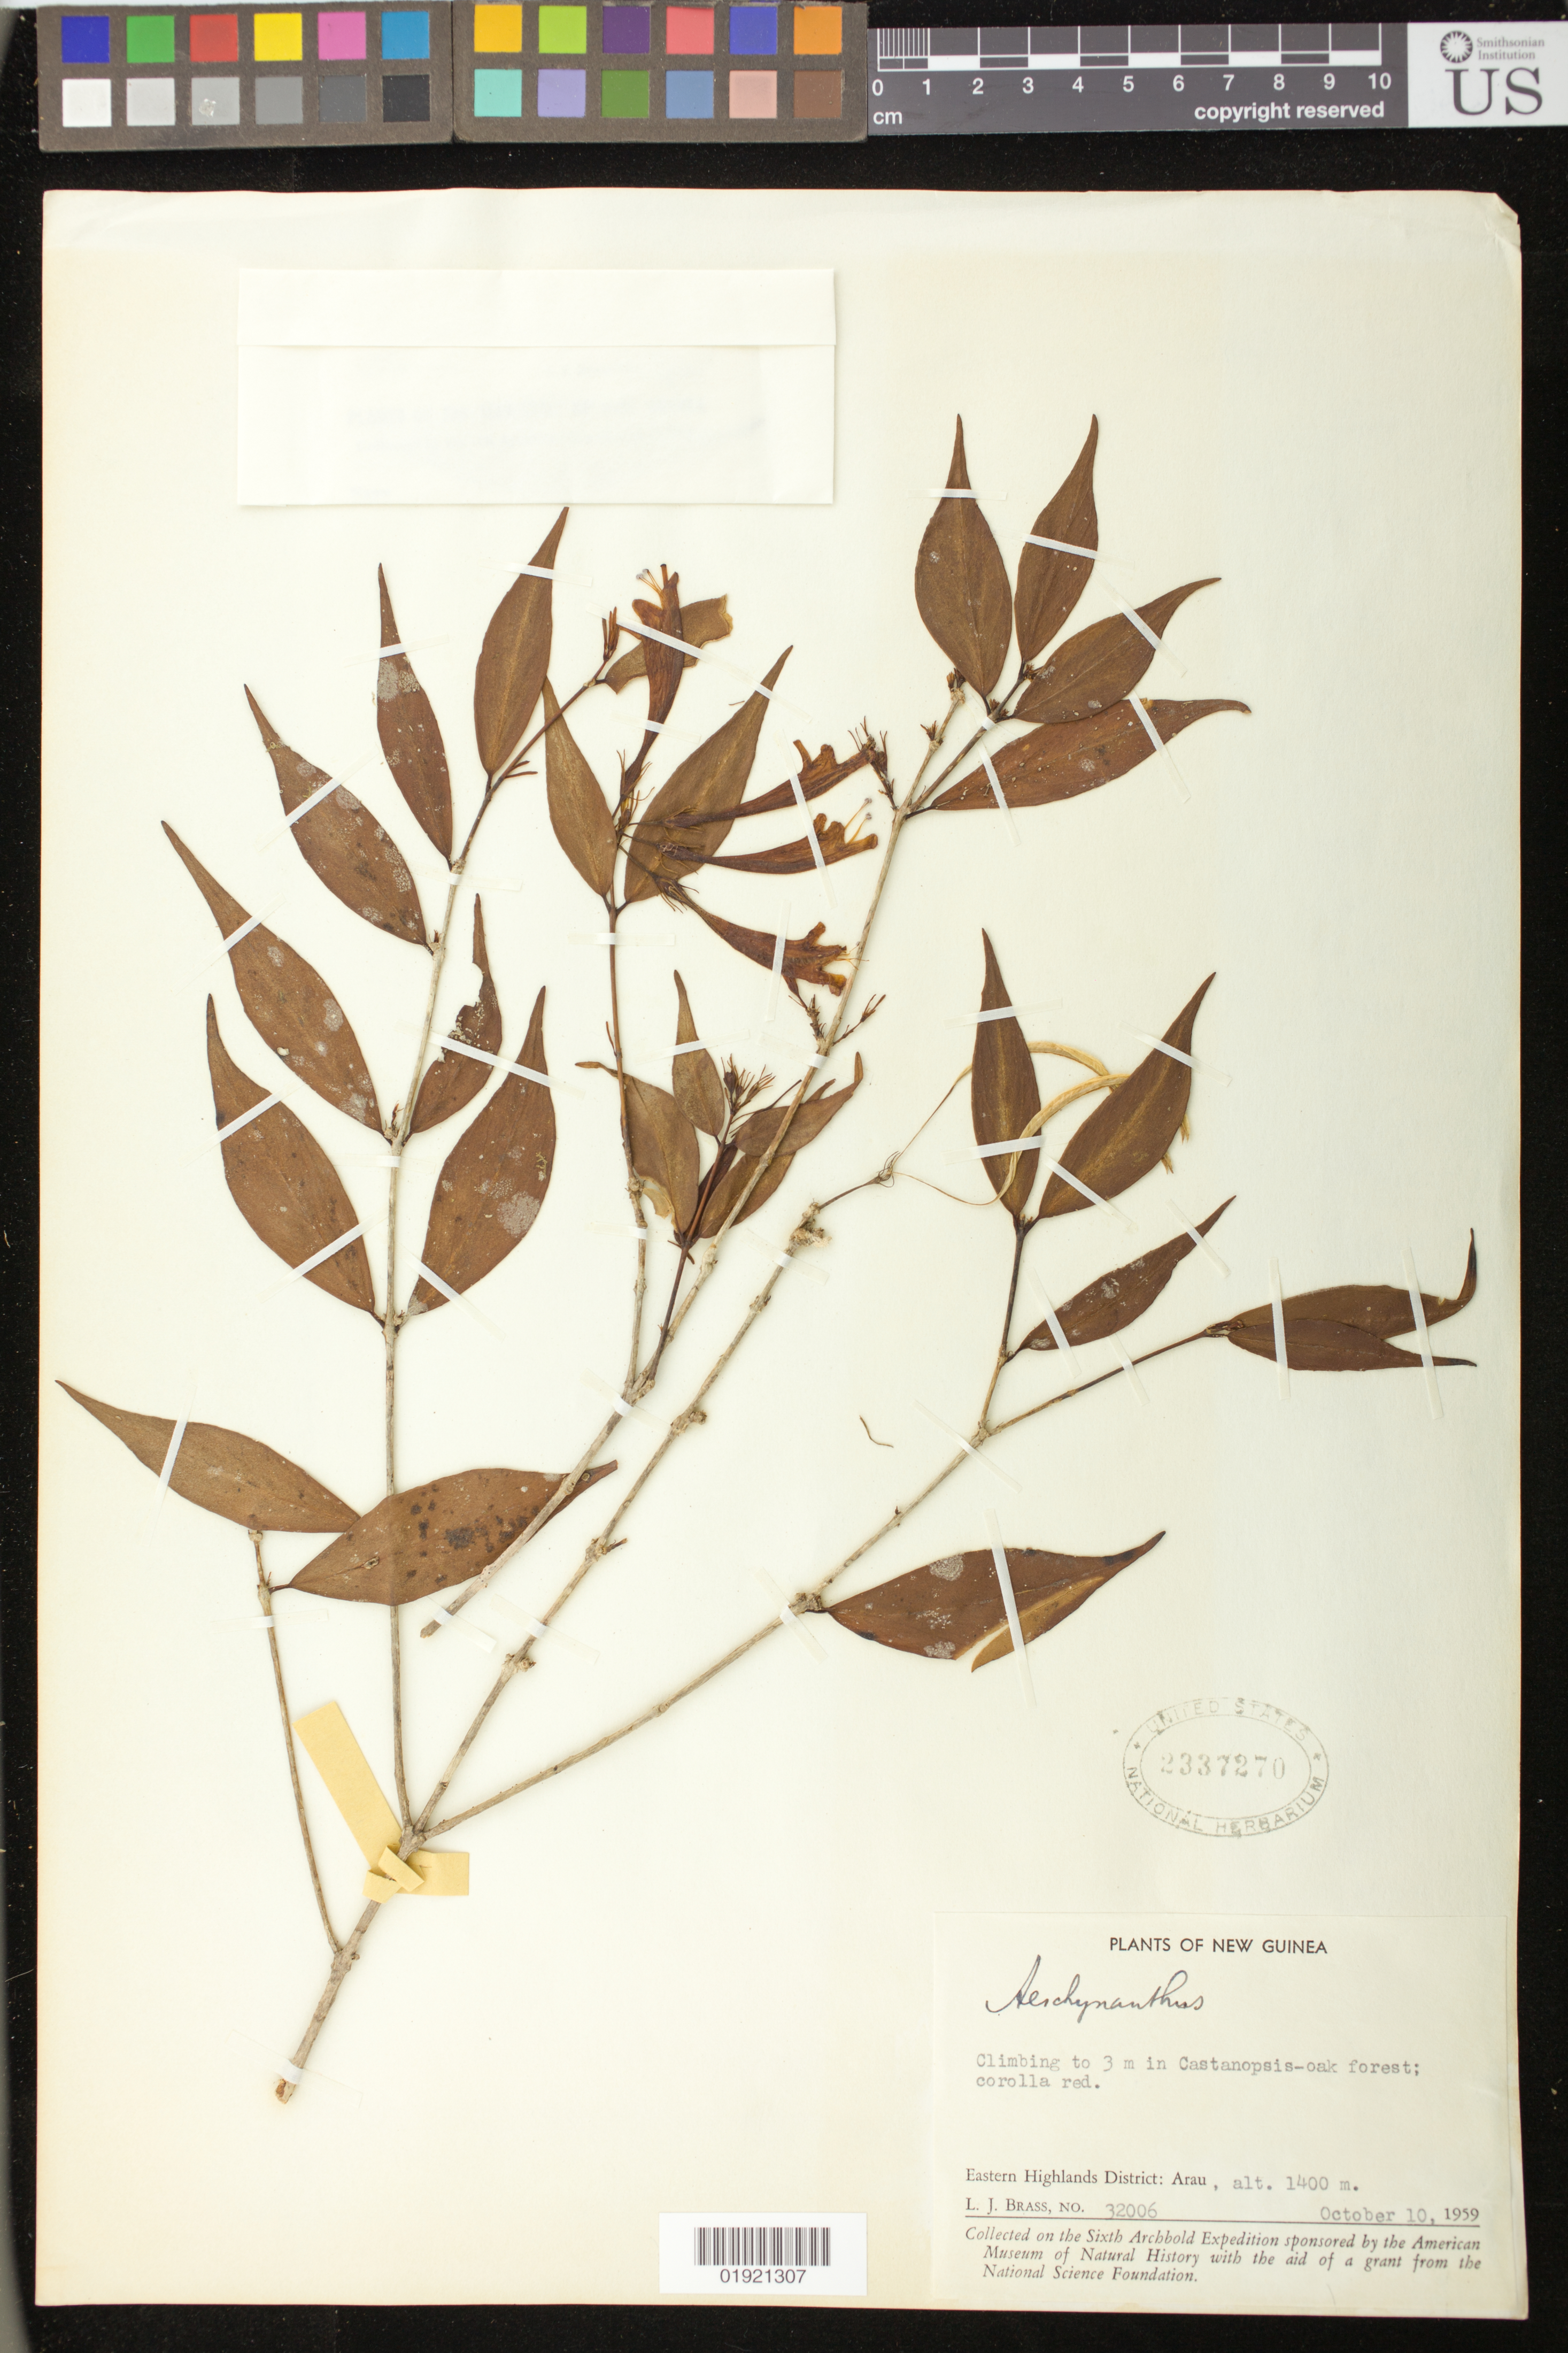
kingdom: Plantae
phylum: Tracheophyta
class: Magnoliopsida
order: Lamiales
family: Gesneriaceae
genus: Aeschynanthus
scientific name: Aeschynanthus sp.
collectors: L. J. Brass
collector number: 32006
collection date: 1959-10-10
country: Papua New Guinea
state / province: Eastern Highlands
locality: Arau.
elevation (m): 1400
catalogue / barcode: US 2337270